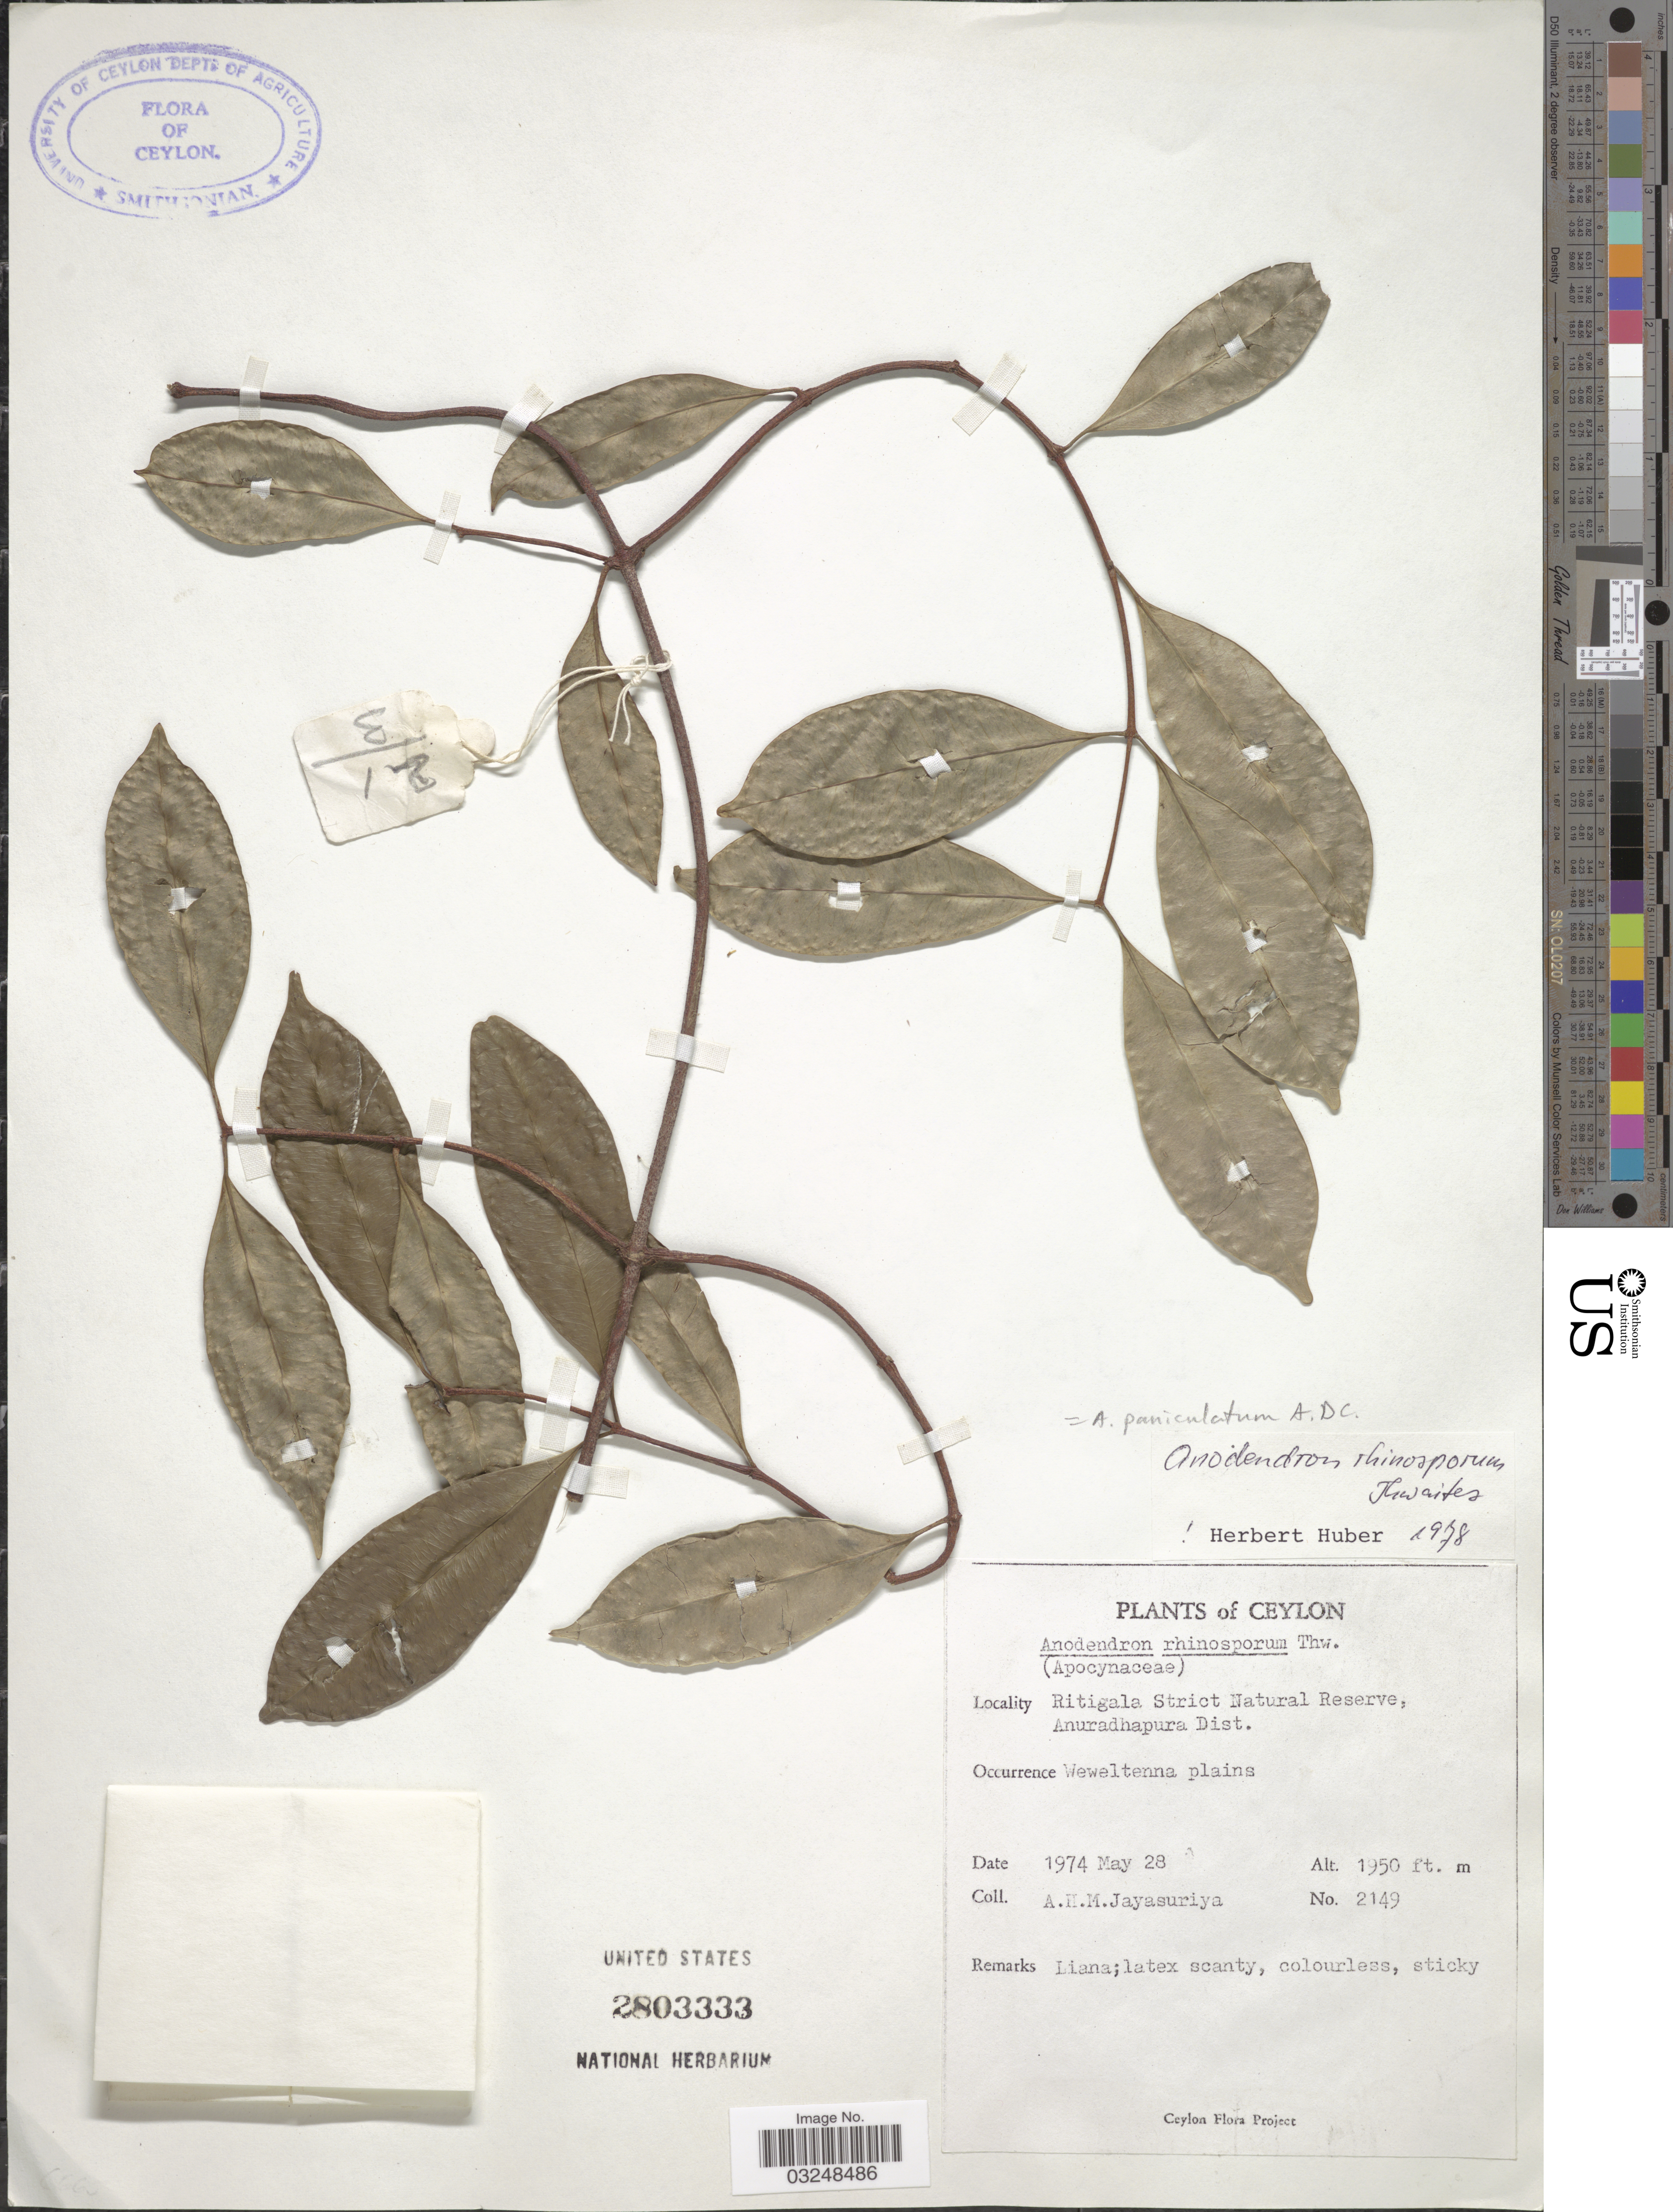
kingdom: Plantae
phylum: Tracheophyta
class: Magnoliopsida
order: Gentianales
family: Apocynaceae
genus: Anodendron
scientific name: Anodendron paniculatum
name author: A. DC.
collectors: A. H. Jayasuriya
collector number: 2149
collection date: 1974-05-28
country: Sri Lanka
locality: Ceylon, Ritigala Strict Natural Reserve, Anuradhapura Dist., Weweltenna plains.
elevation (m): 594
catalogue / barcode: US 2803333